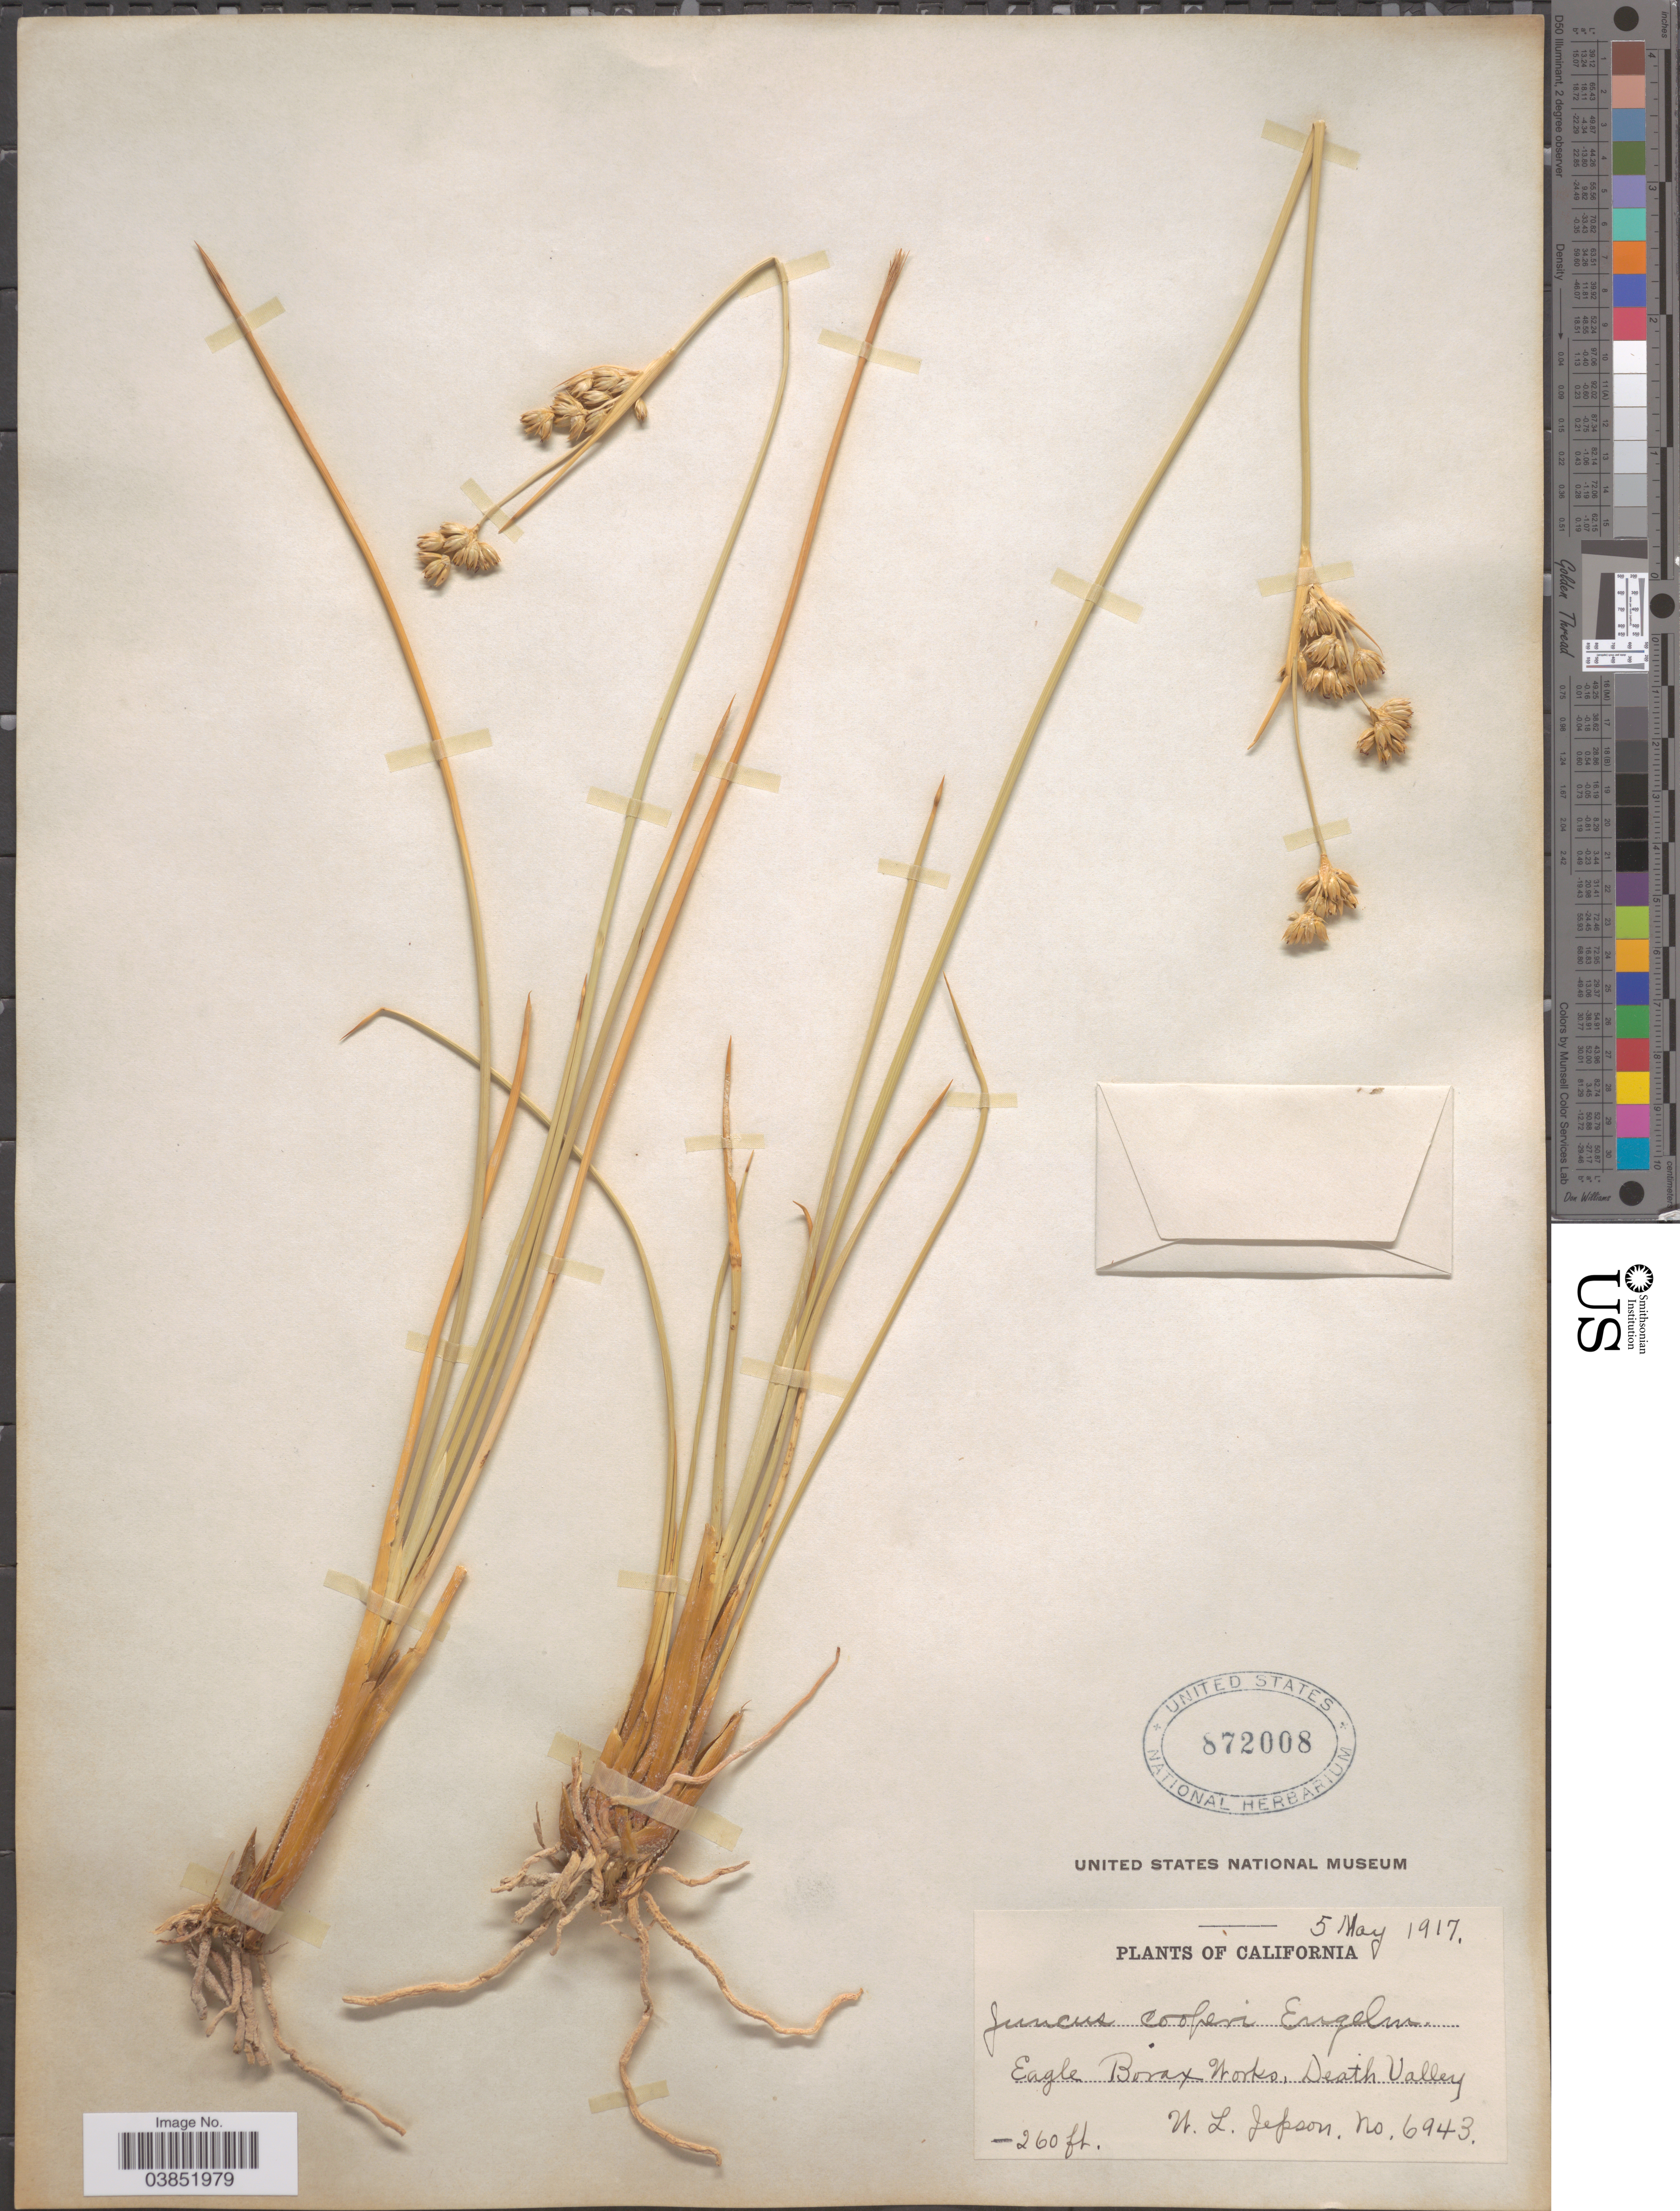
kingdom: Plantae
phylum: Tracheophyta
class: Liliopsida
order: Poales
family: Juncaceae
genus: Juncus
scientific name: Juncus cooperi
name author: Engelm.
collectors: W. L. Jepson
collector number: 6943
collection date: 1917-05-05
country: United States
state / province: California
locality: Eagle Borax Works, Death Valley.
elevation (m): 79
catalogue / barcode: US 872008